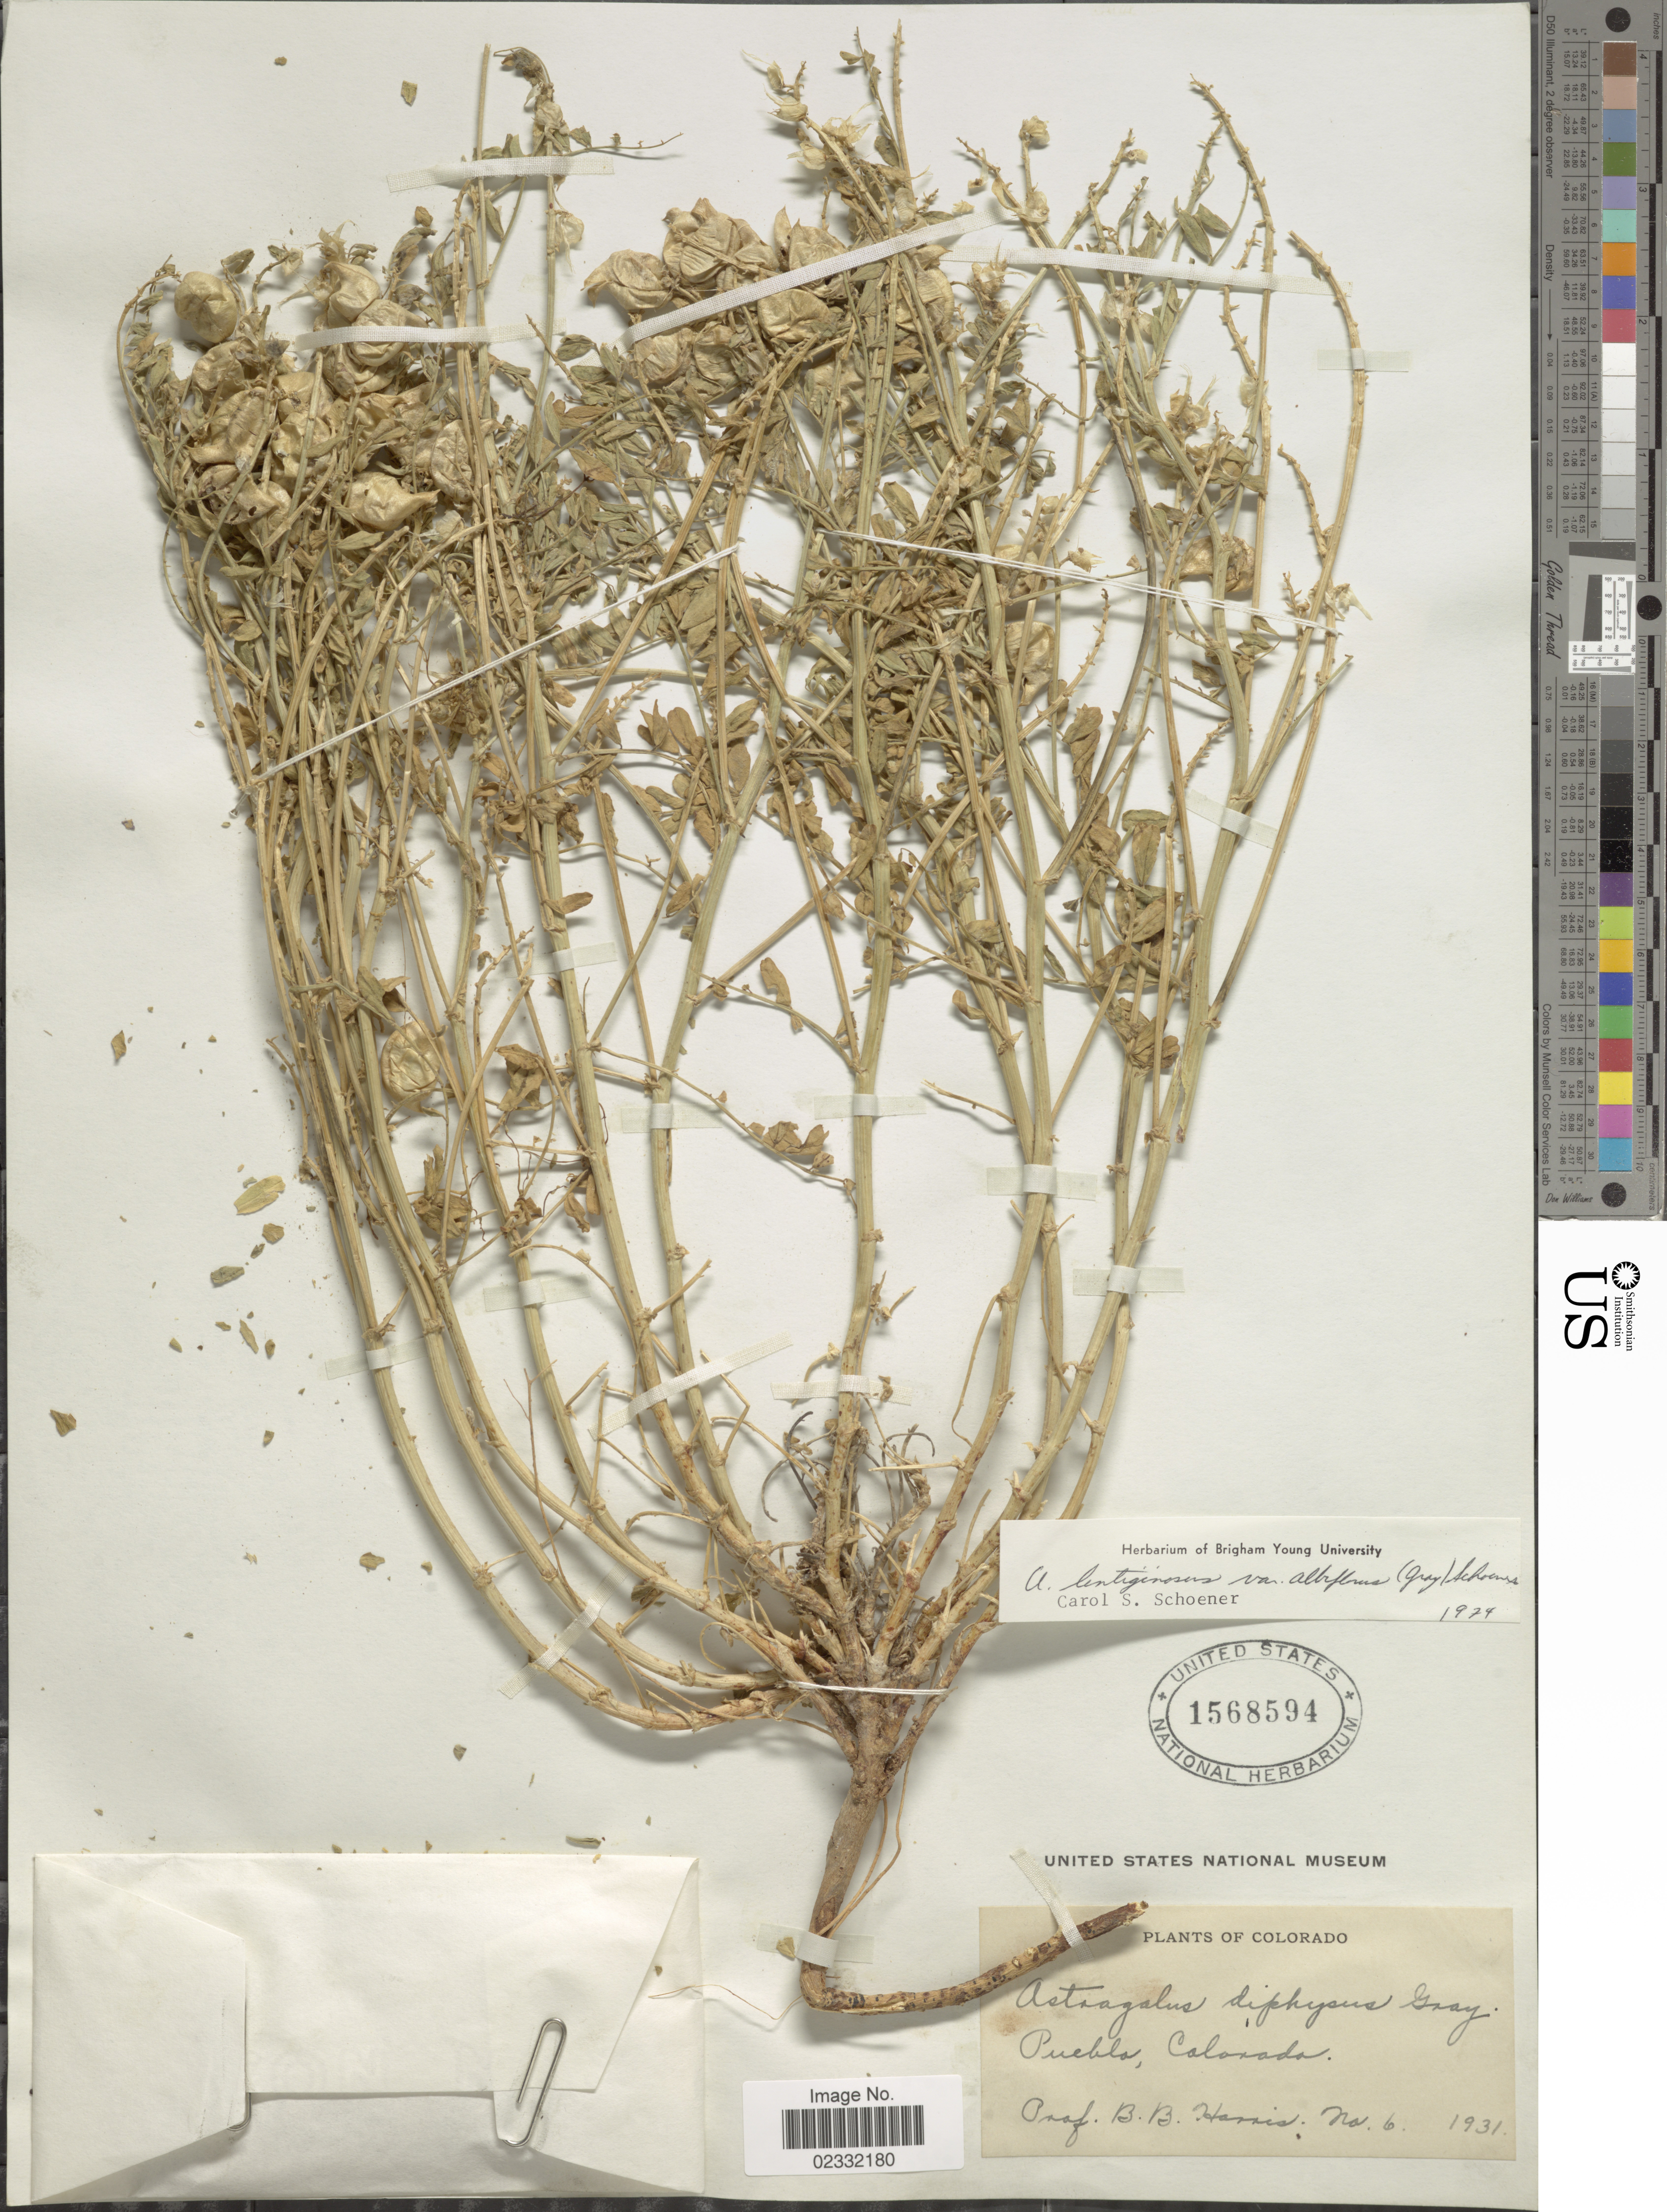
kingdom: Plantae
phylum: Tracheophyta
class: Magnoliopsida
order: Fabales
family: Fabaceae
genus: Astragalus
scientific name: Astragalus lentiginosus var. albiflorus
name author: (A. Gray) Schoener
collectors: B. B. Harris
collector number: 6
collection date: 1931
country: United States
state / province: Colorado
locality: Puebla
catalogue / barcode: US 1568594